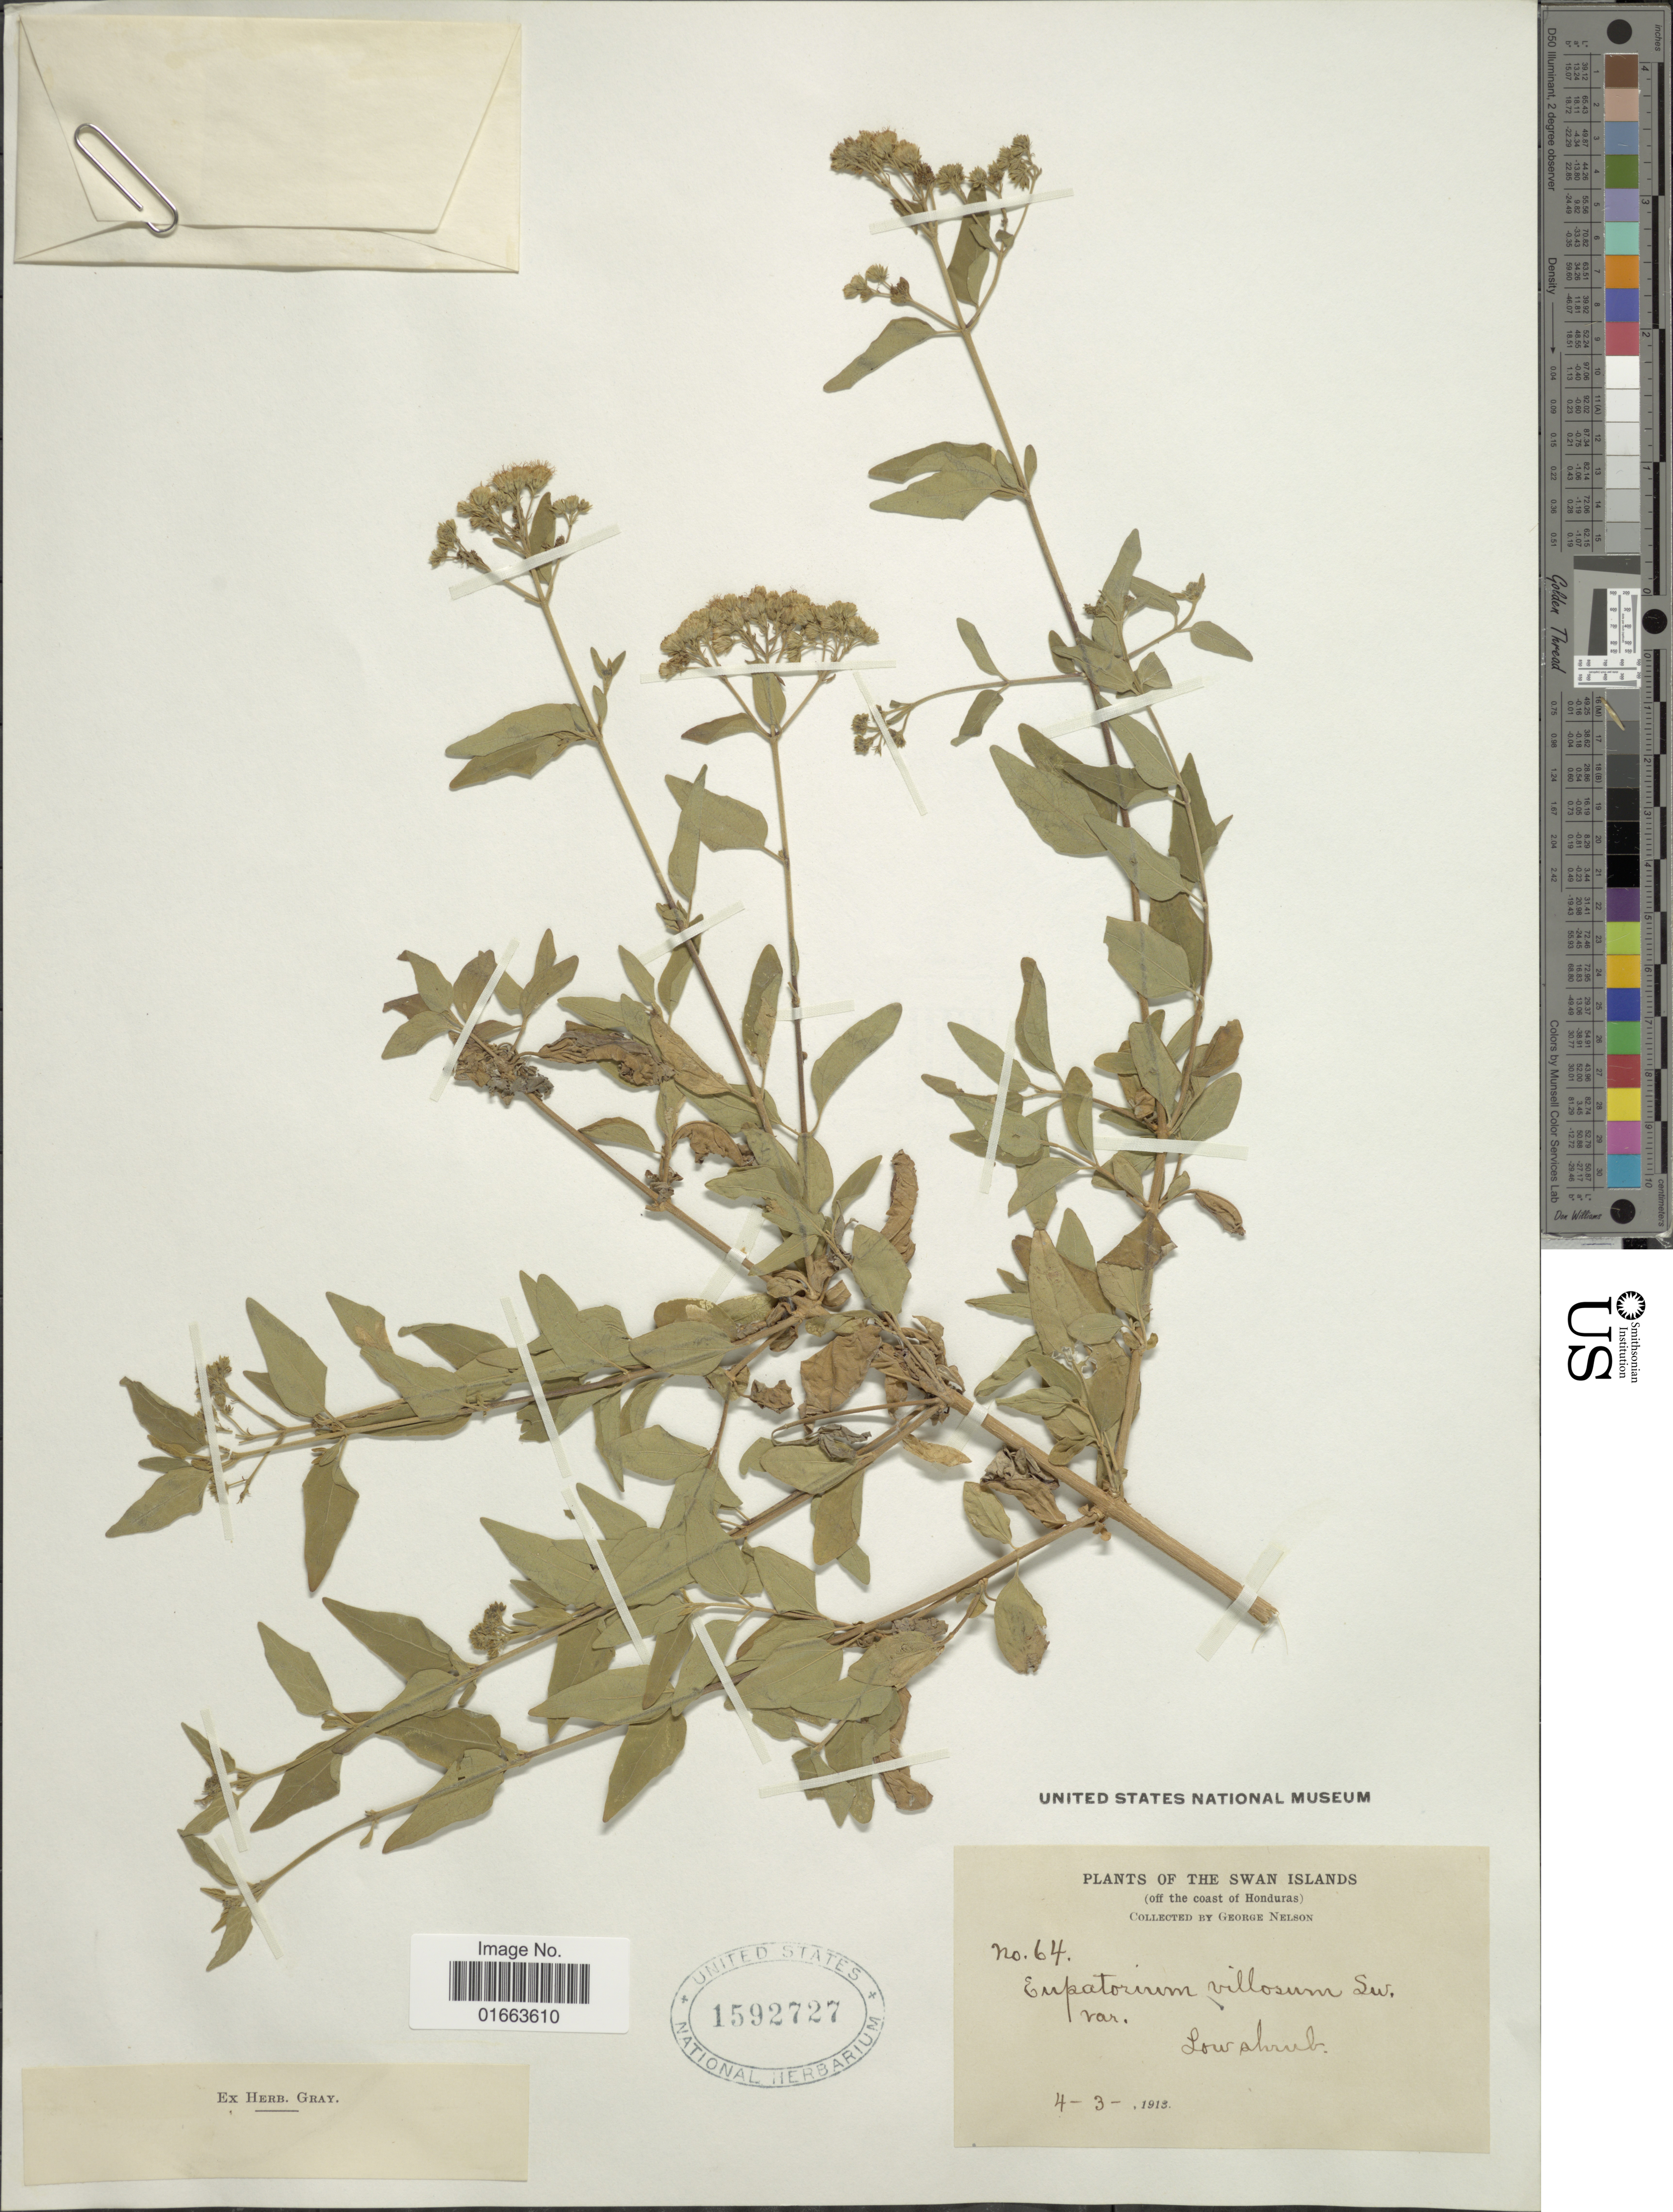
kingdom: Plantae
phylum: Tracheophyta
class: Magnoliopsida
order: Asterales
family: Asteraceae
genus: Koanophyllon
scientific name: Koanophyllon villosum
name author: (Sw.) R.M. King & H. Rob.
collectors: G. Nelson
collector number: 64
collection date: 1913-03-04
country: Honduras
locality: Swan Islands (off the coast of Honduras), low shrub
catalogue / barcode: US 1592727